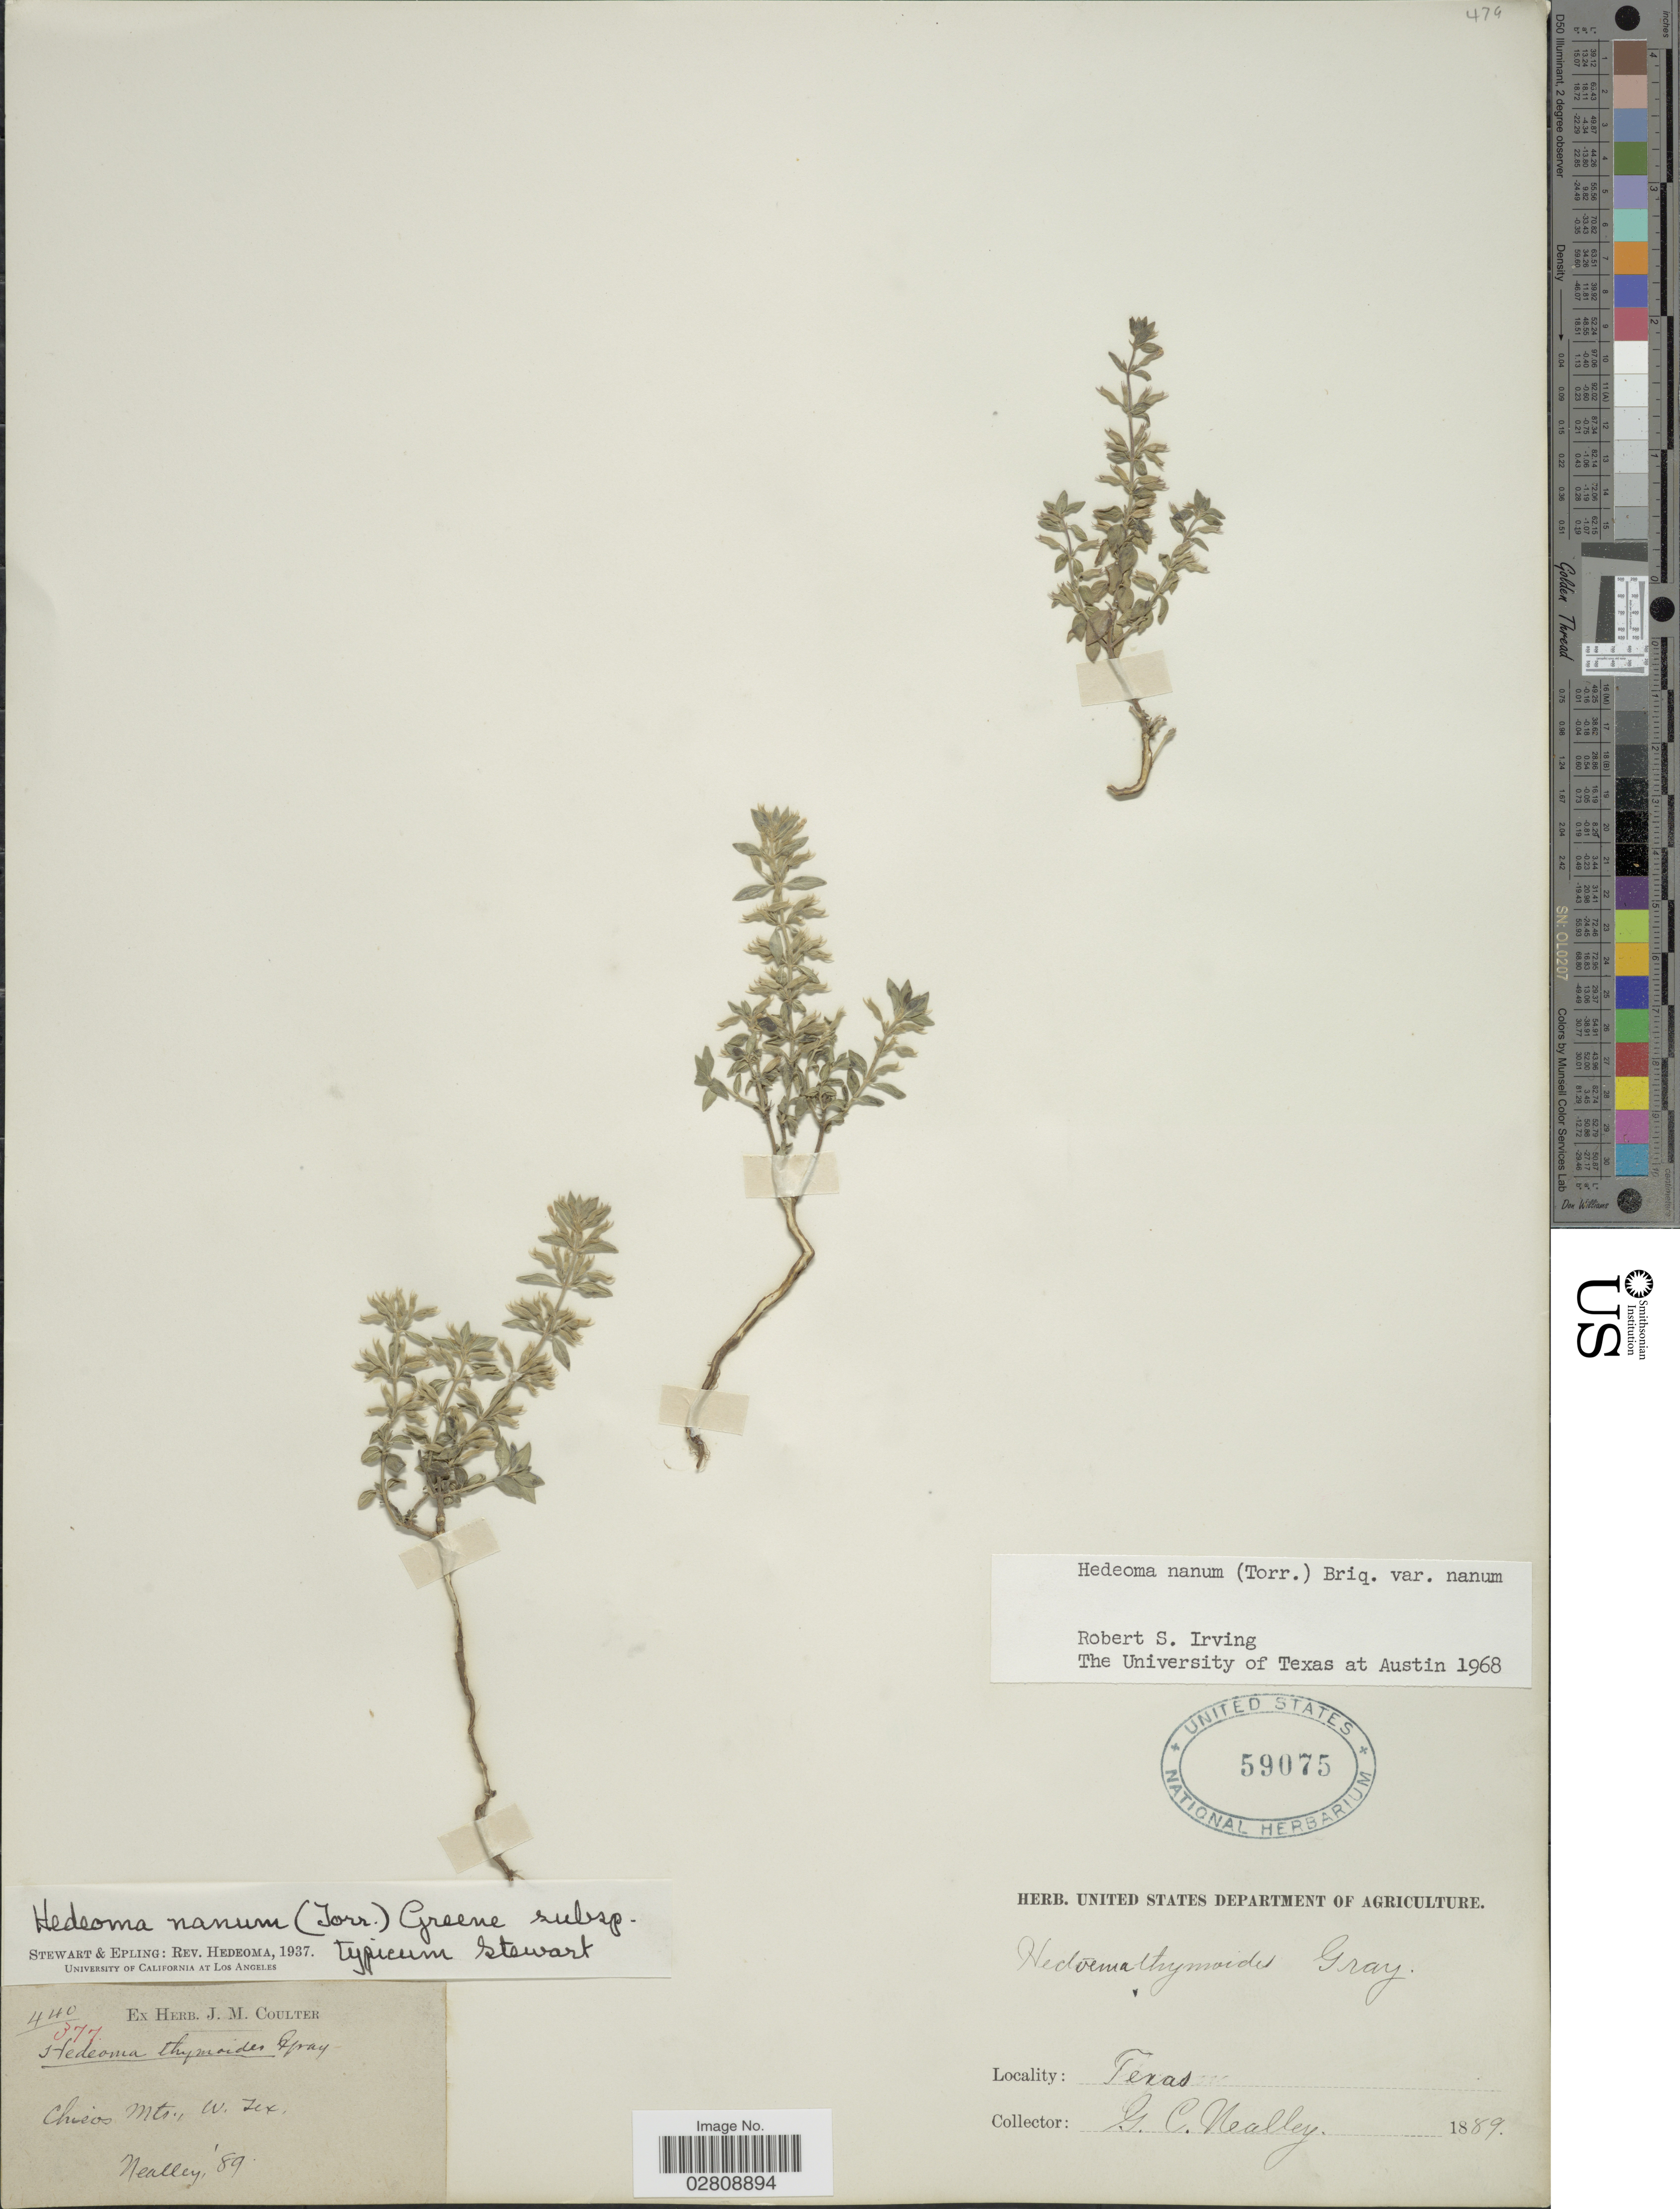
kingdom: Plantae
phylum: Tracheophyta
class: Magnoliopsida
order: Lamiales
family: Lamiaceae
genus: Hedeoma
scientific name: Hedeoma nana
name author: (Torr.) Briq.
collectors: G. C. Nealley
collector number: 440/377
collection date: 1889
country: United States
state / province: Texas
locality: Chisos Mts., W. Texas.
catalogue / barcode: US 59075